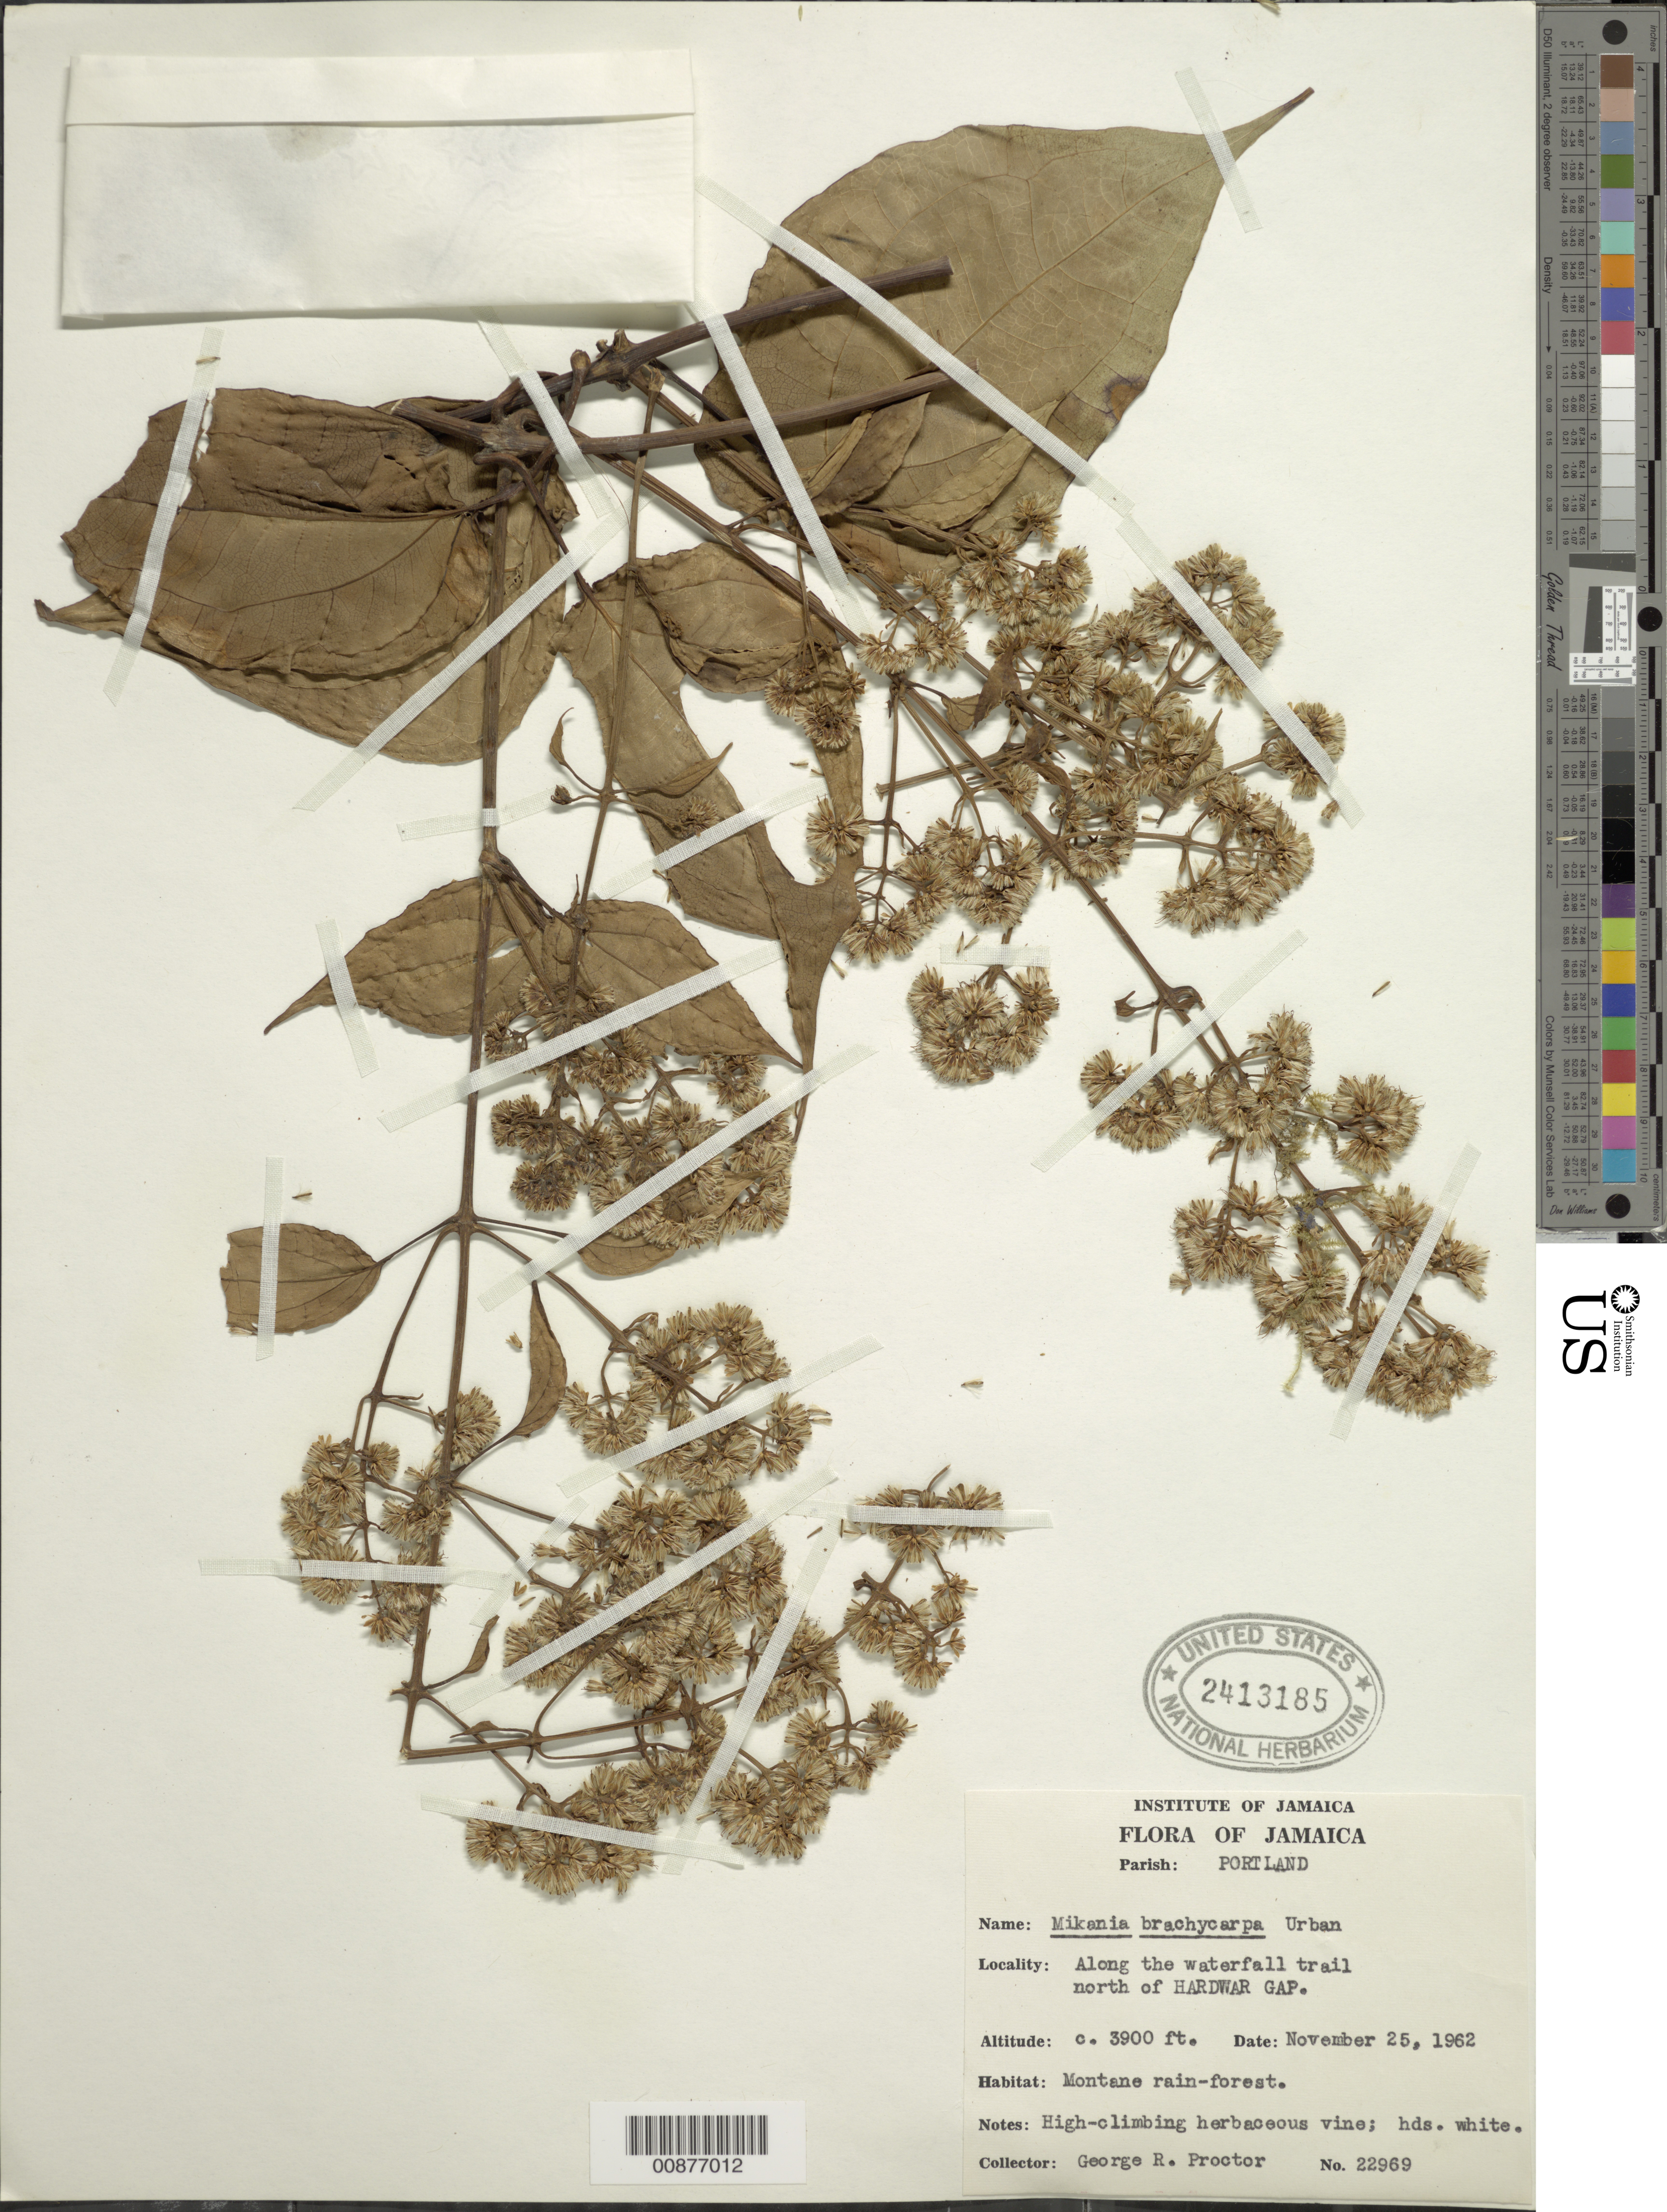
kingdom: Plantae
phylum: Tracheophyta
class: Magnoliopsida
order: Asterales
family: Asteraceae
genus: Mikania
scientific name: Mikania brachycarpa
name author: Urb.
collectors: G. R. Proctor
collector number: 22969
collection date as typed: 25 Nov 1962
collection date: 1962-11-25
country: Jamaica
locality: Along waterfall trail, north of Harwar Gap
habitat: Montane rainforest, along waterfall trail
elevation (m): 1189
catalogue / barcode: US 2413185